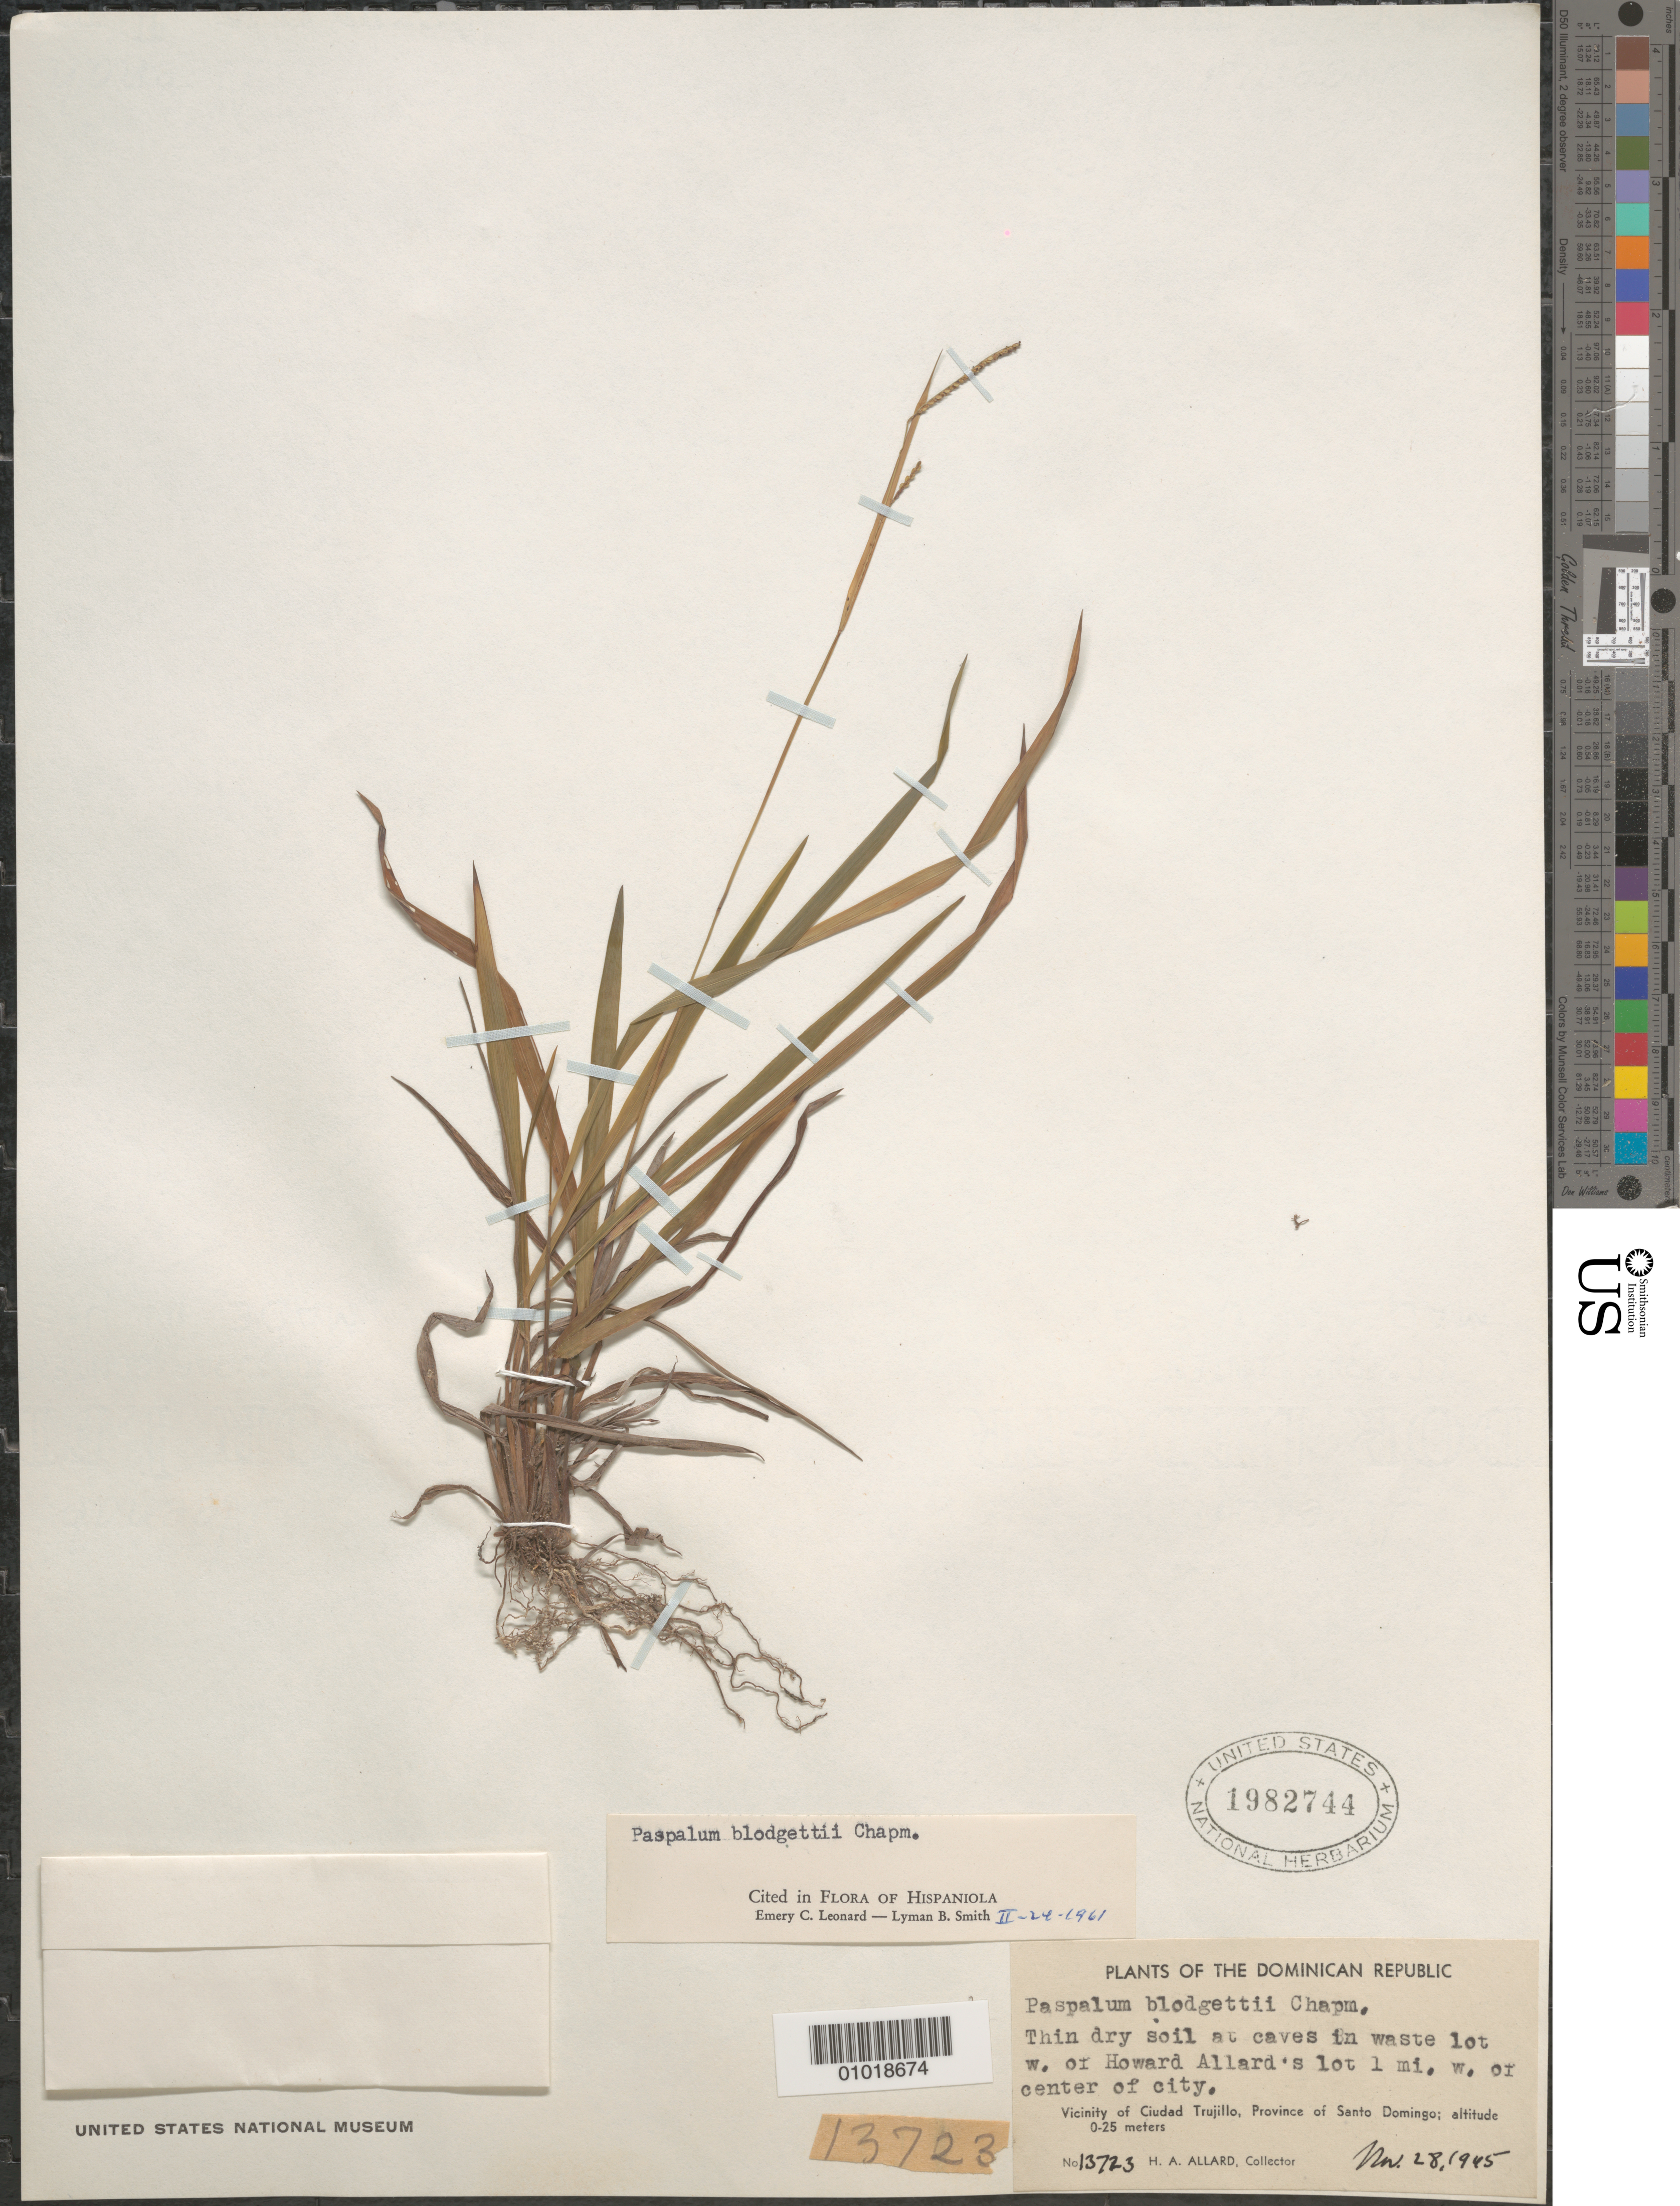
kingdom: Plantae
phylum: Tracheophyta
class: Liliopsida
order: Poales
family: Poaceae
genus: Paspalum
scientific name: Paspalum blodgettii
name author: Chapm.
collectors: H. A. Allard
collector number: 13723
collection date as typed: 28 Nov 1945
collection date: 1945-11-28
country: Dominican Republic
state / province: Distrito Nacional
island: Hispaniola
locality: Thin dry soil at caves in waste lot W of Howard Allard's lot 1 mi W of center of city; Vic. of Ciudad Trujillo, Prov. of Santo Domingo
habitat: thin dry soil at caves in waste lot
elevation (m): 0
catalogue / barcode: US 1982744